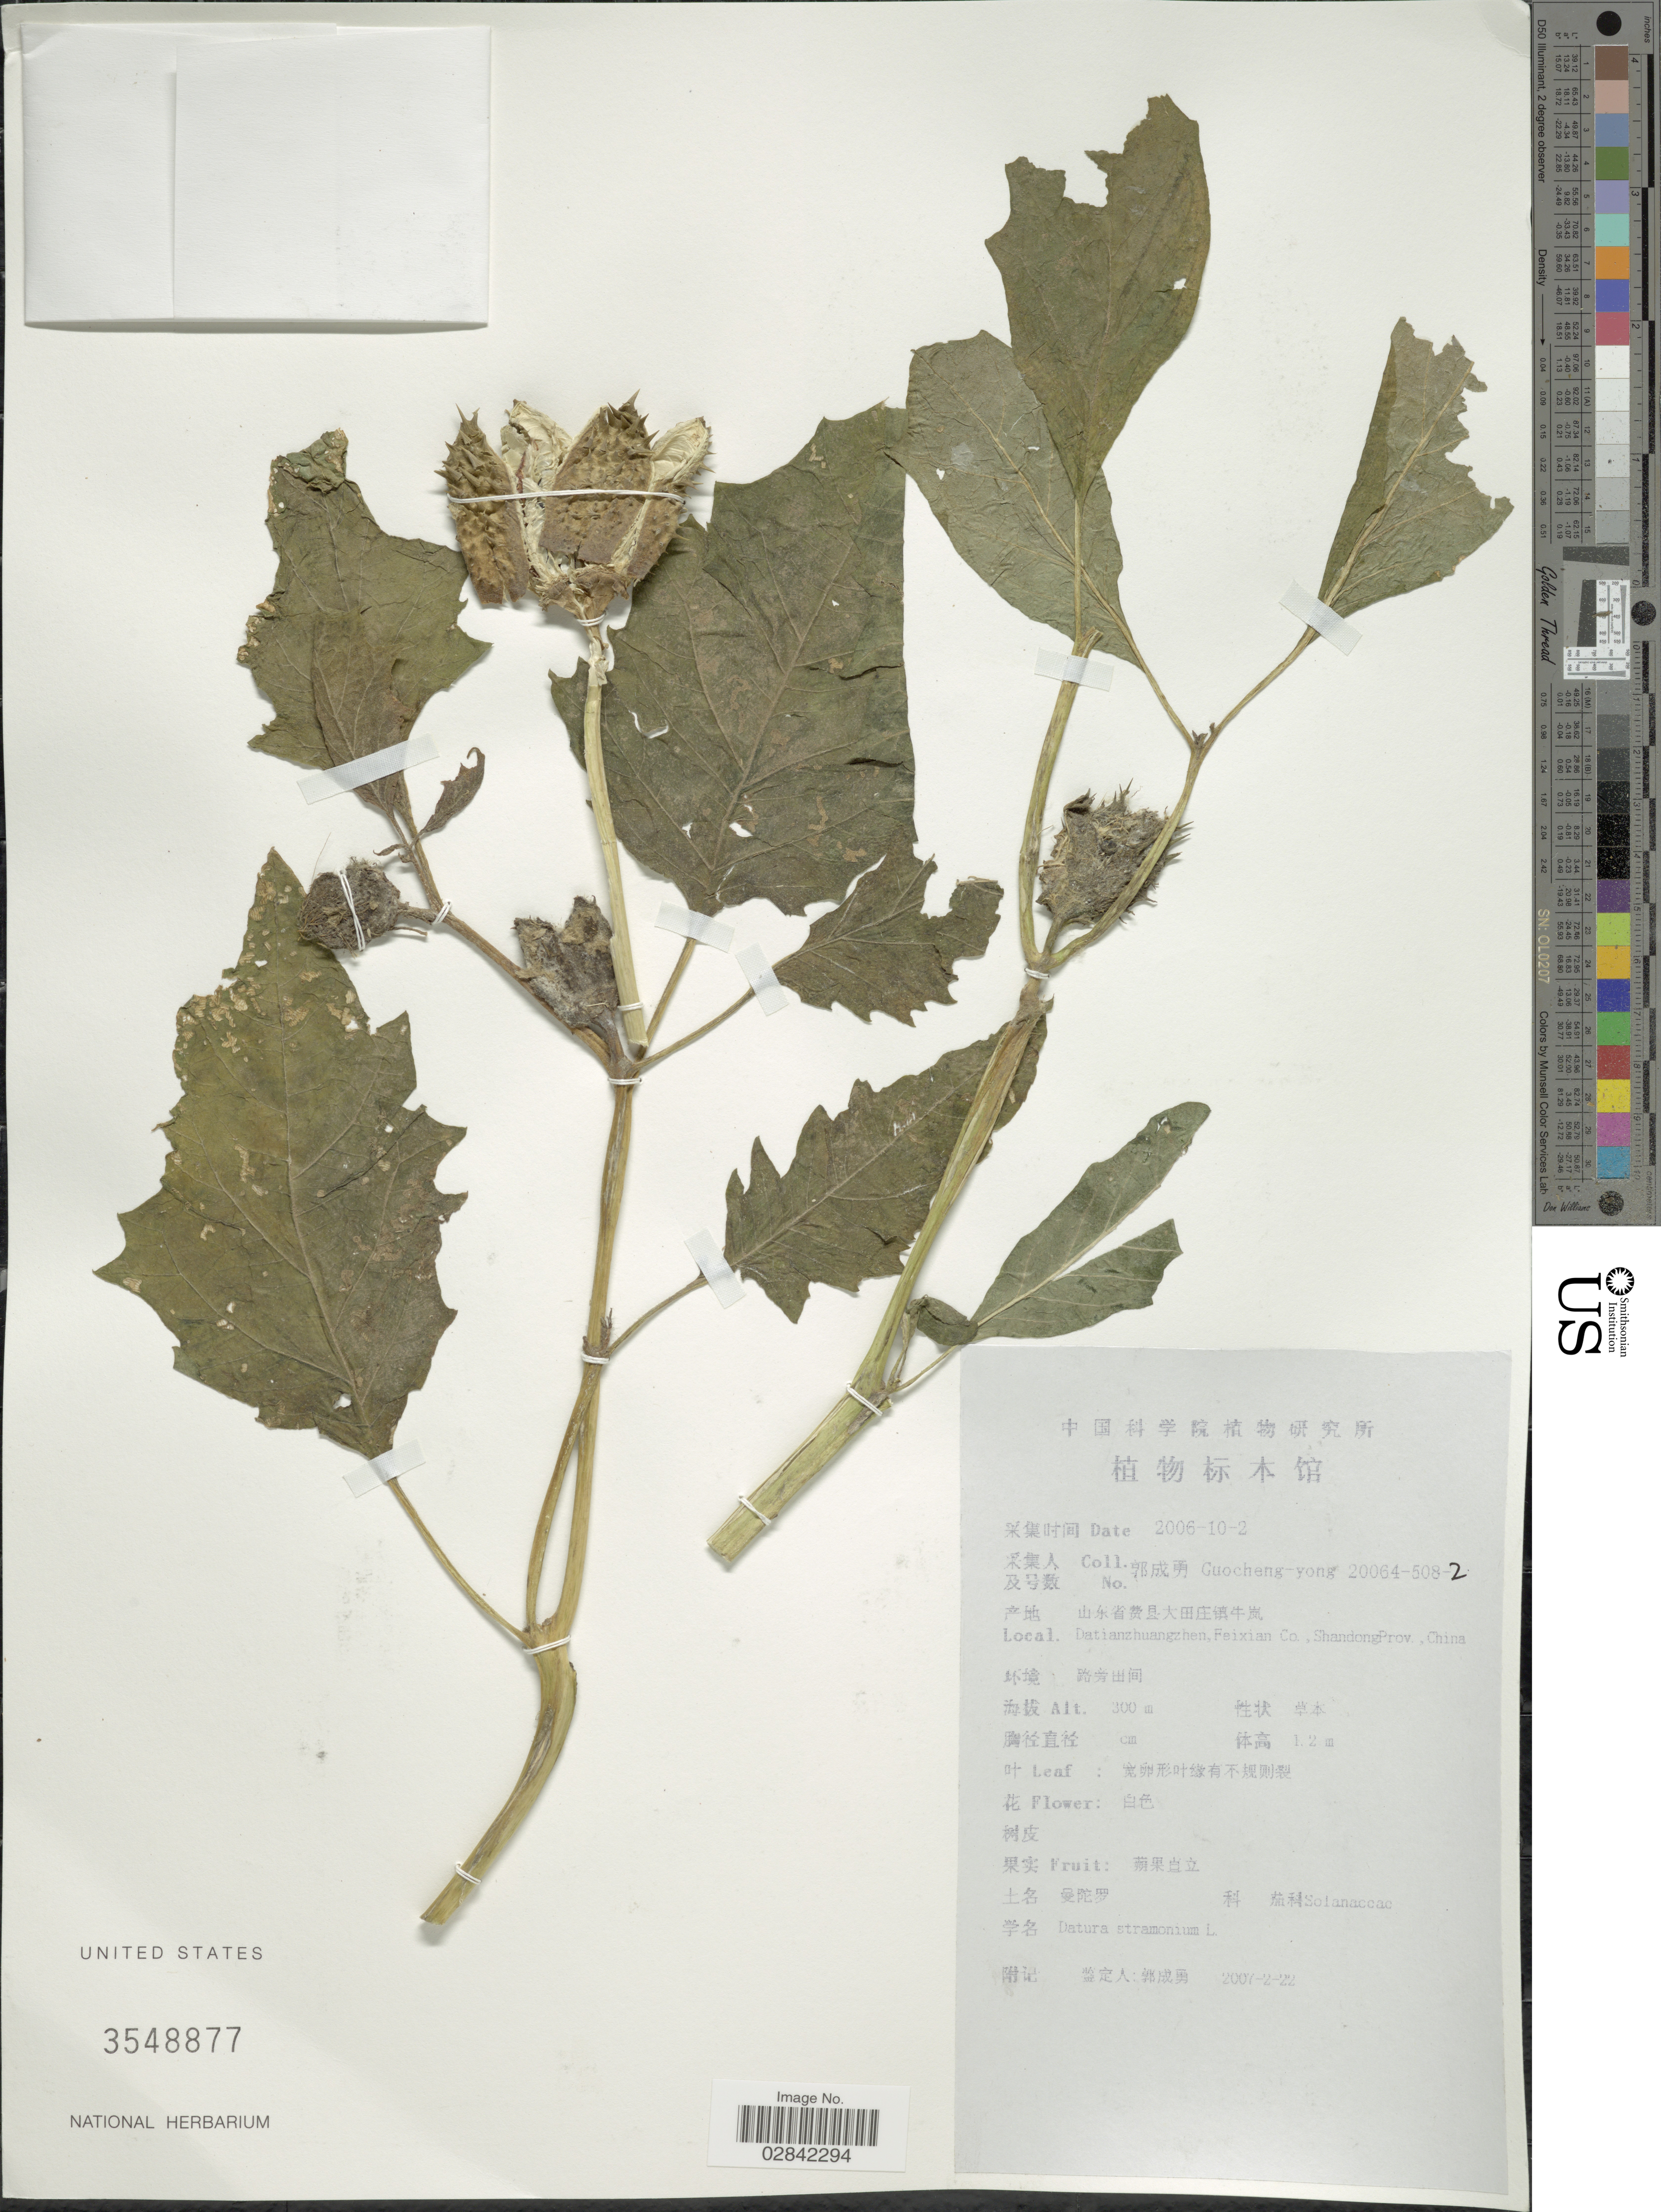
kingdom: Plantae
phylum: Tracheophyta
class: Magnoliopsida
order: Solanales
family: Solanaceae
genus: Datura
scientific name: Datura stramonium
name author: L.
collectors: Guo cheng-yong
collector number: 20064-508-2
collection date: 2006-10-02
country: China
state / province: Shandong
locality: Datianzhuangzhen, Feixian Co., Shandong Prov. China.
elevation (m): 300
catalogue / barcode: US 3548877